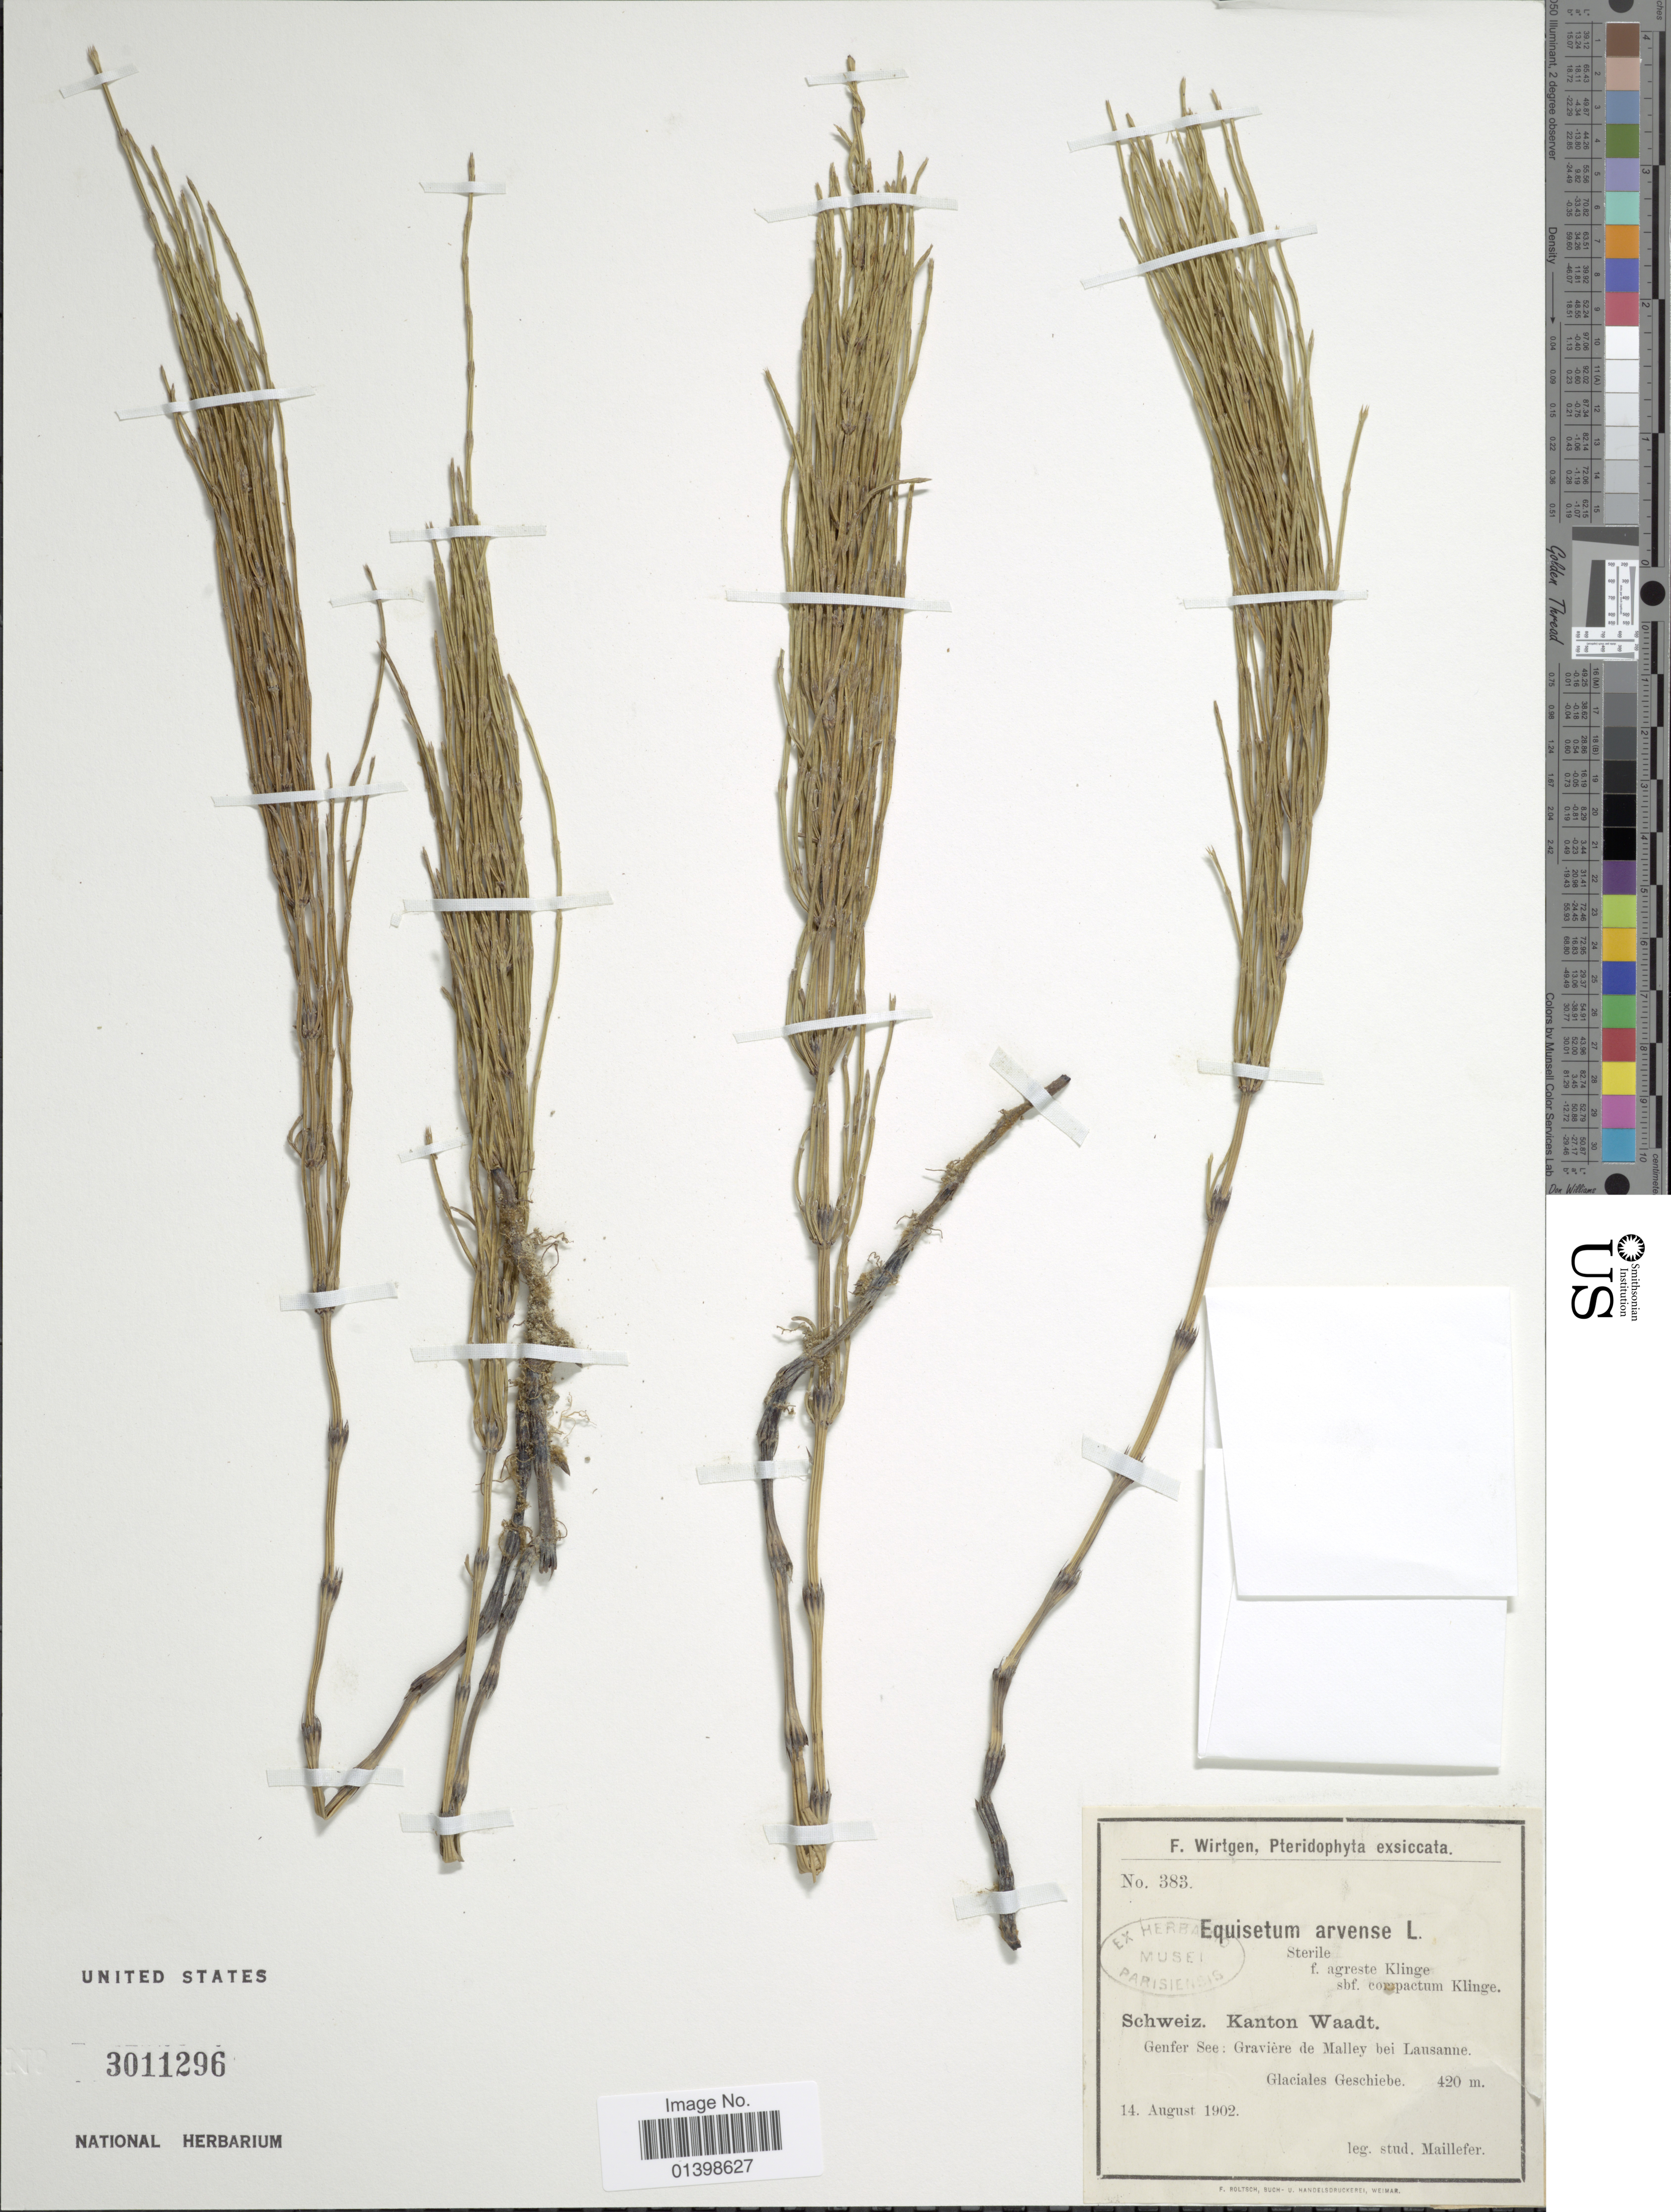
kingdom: Plantae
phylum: Tracheophyta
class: Polypodiopsida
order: Equisetales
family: Equisetaceae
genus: Equisetum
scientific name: Equisetum arvense var. agreste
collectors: -. Maillefer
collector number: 383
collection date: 1902-08-14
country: Switzerland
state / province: Vaud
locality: Schweiz. Kanton Waadt. Genfer See: Gravière de Malley bei Lausanne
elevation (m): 420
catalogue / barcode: US 3011296